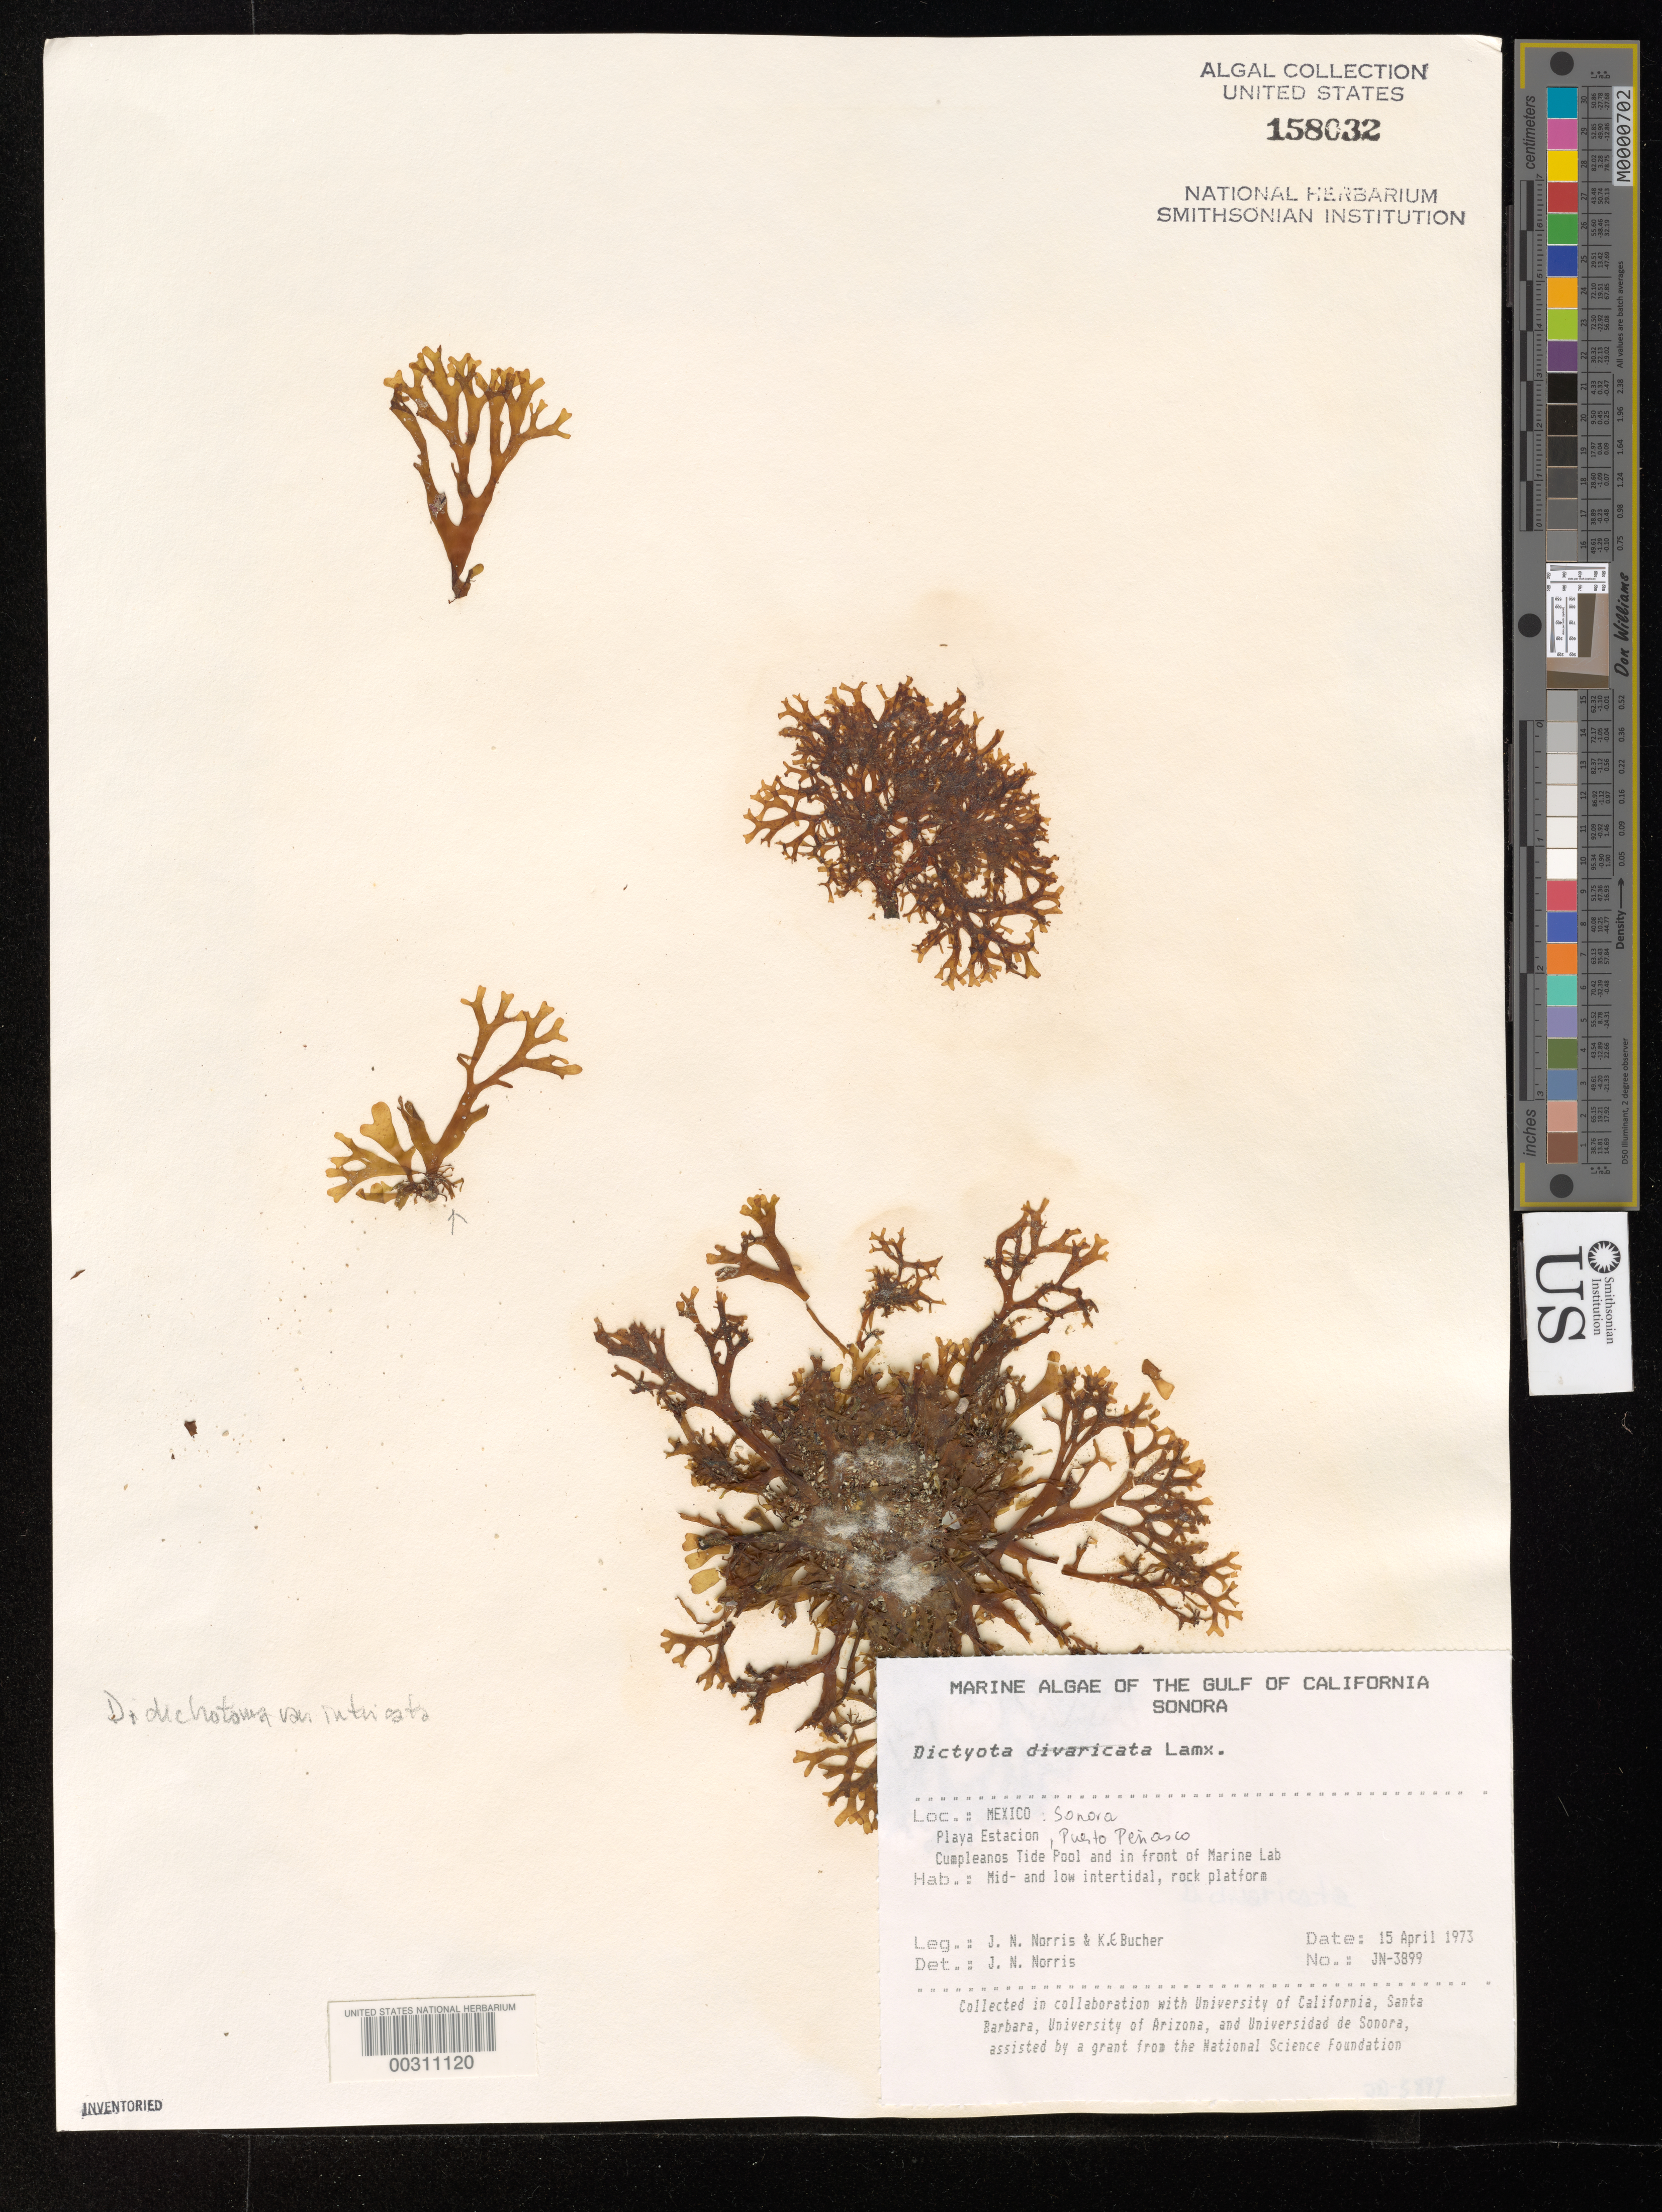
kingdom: Chromista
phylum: Ochrophyta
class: Phaeophyceae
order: Dictyotales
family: Dictyotaceae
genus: Dictyota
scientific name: Dictyota implexa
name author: (Desfontaines) J.V.Lamouroux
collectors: J. N. Norris & K. E. Bucher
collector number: JN-3899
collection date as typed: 15 Apr 1973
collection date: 1973-04-15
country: Mexico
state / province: Sonora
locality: Playa Estacion, Puerto Penasco, marine laboratory shore and Cumpleanos tide pool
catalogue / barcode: US 158032